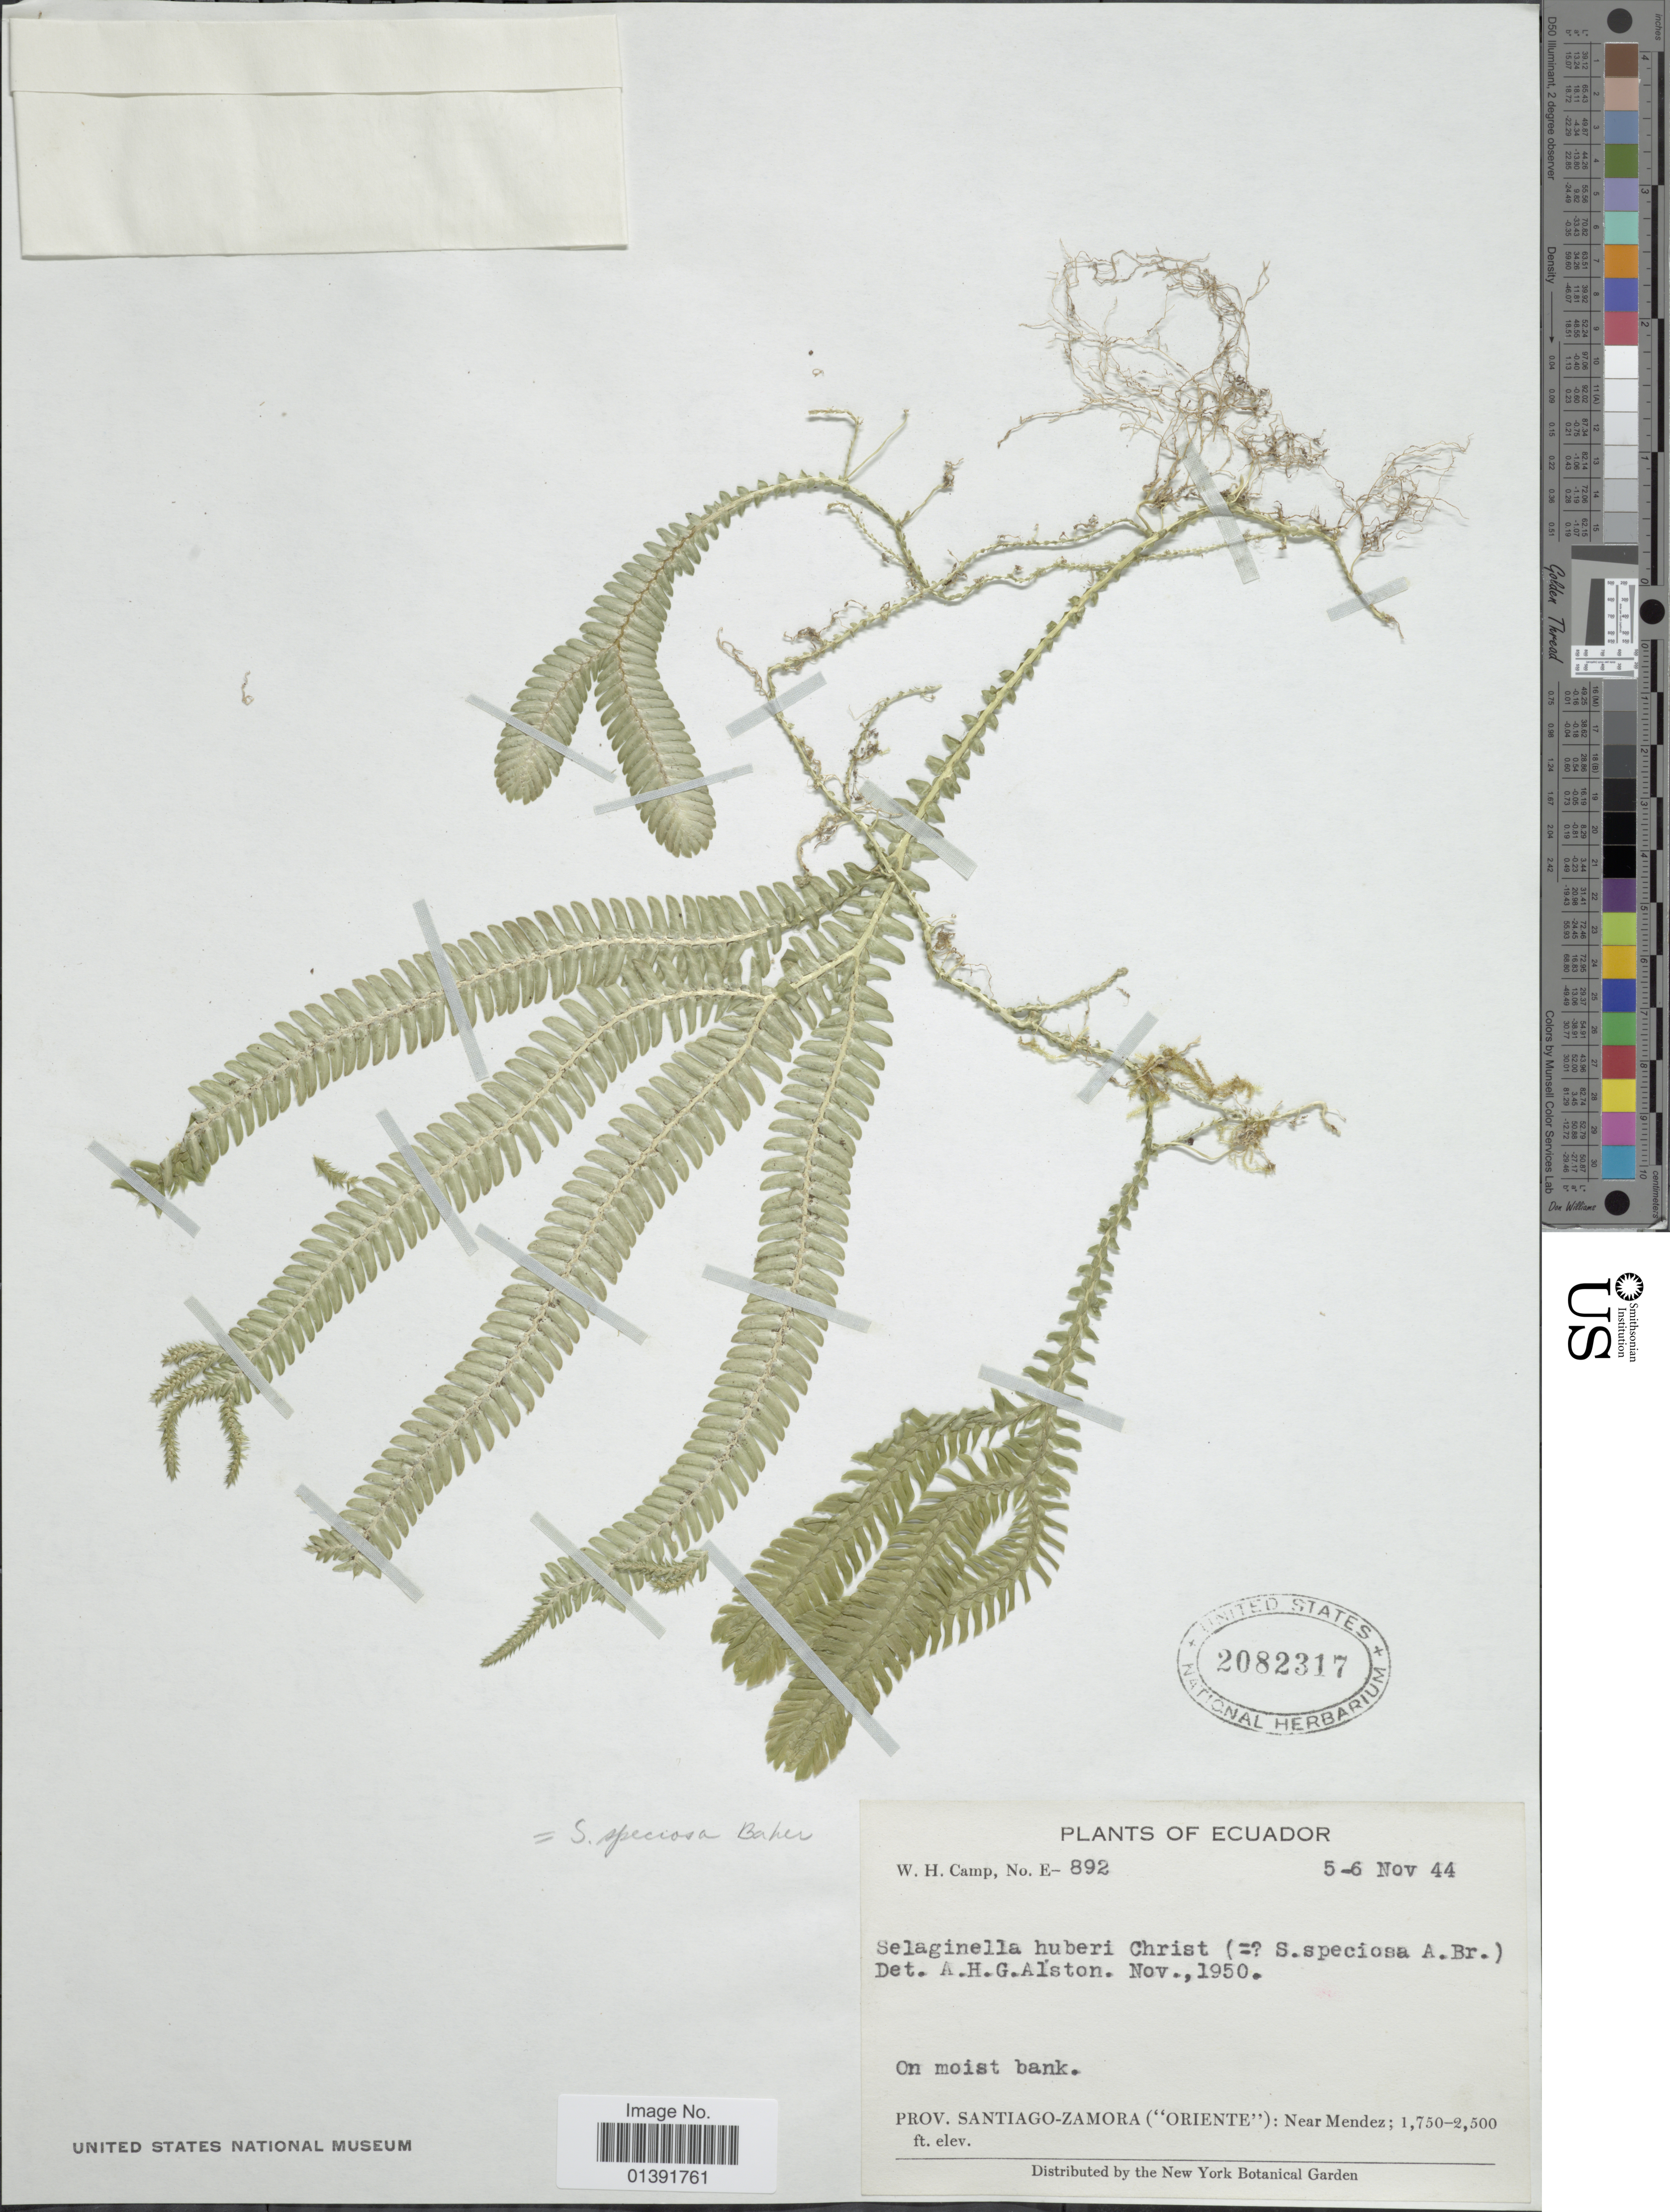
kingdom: Plantae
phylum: Tracheophyta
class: Lycopodiopsida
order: Selaginellales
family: Selaginellaceae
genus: Selaginella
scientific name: Selaginella speciosa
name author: A. Braun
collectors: W. H. Camp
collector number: E-892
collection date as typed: Transcribed d/m/y: 5/11/44 to 6/11/44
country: Ecuador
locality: Province Santiago-Zamora ("Oriente"): near Mendez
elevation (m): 533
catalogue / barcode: US 2082317